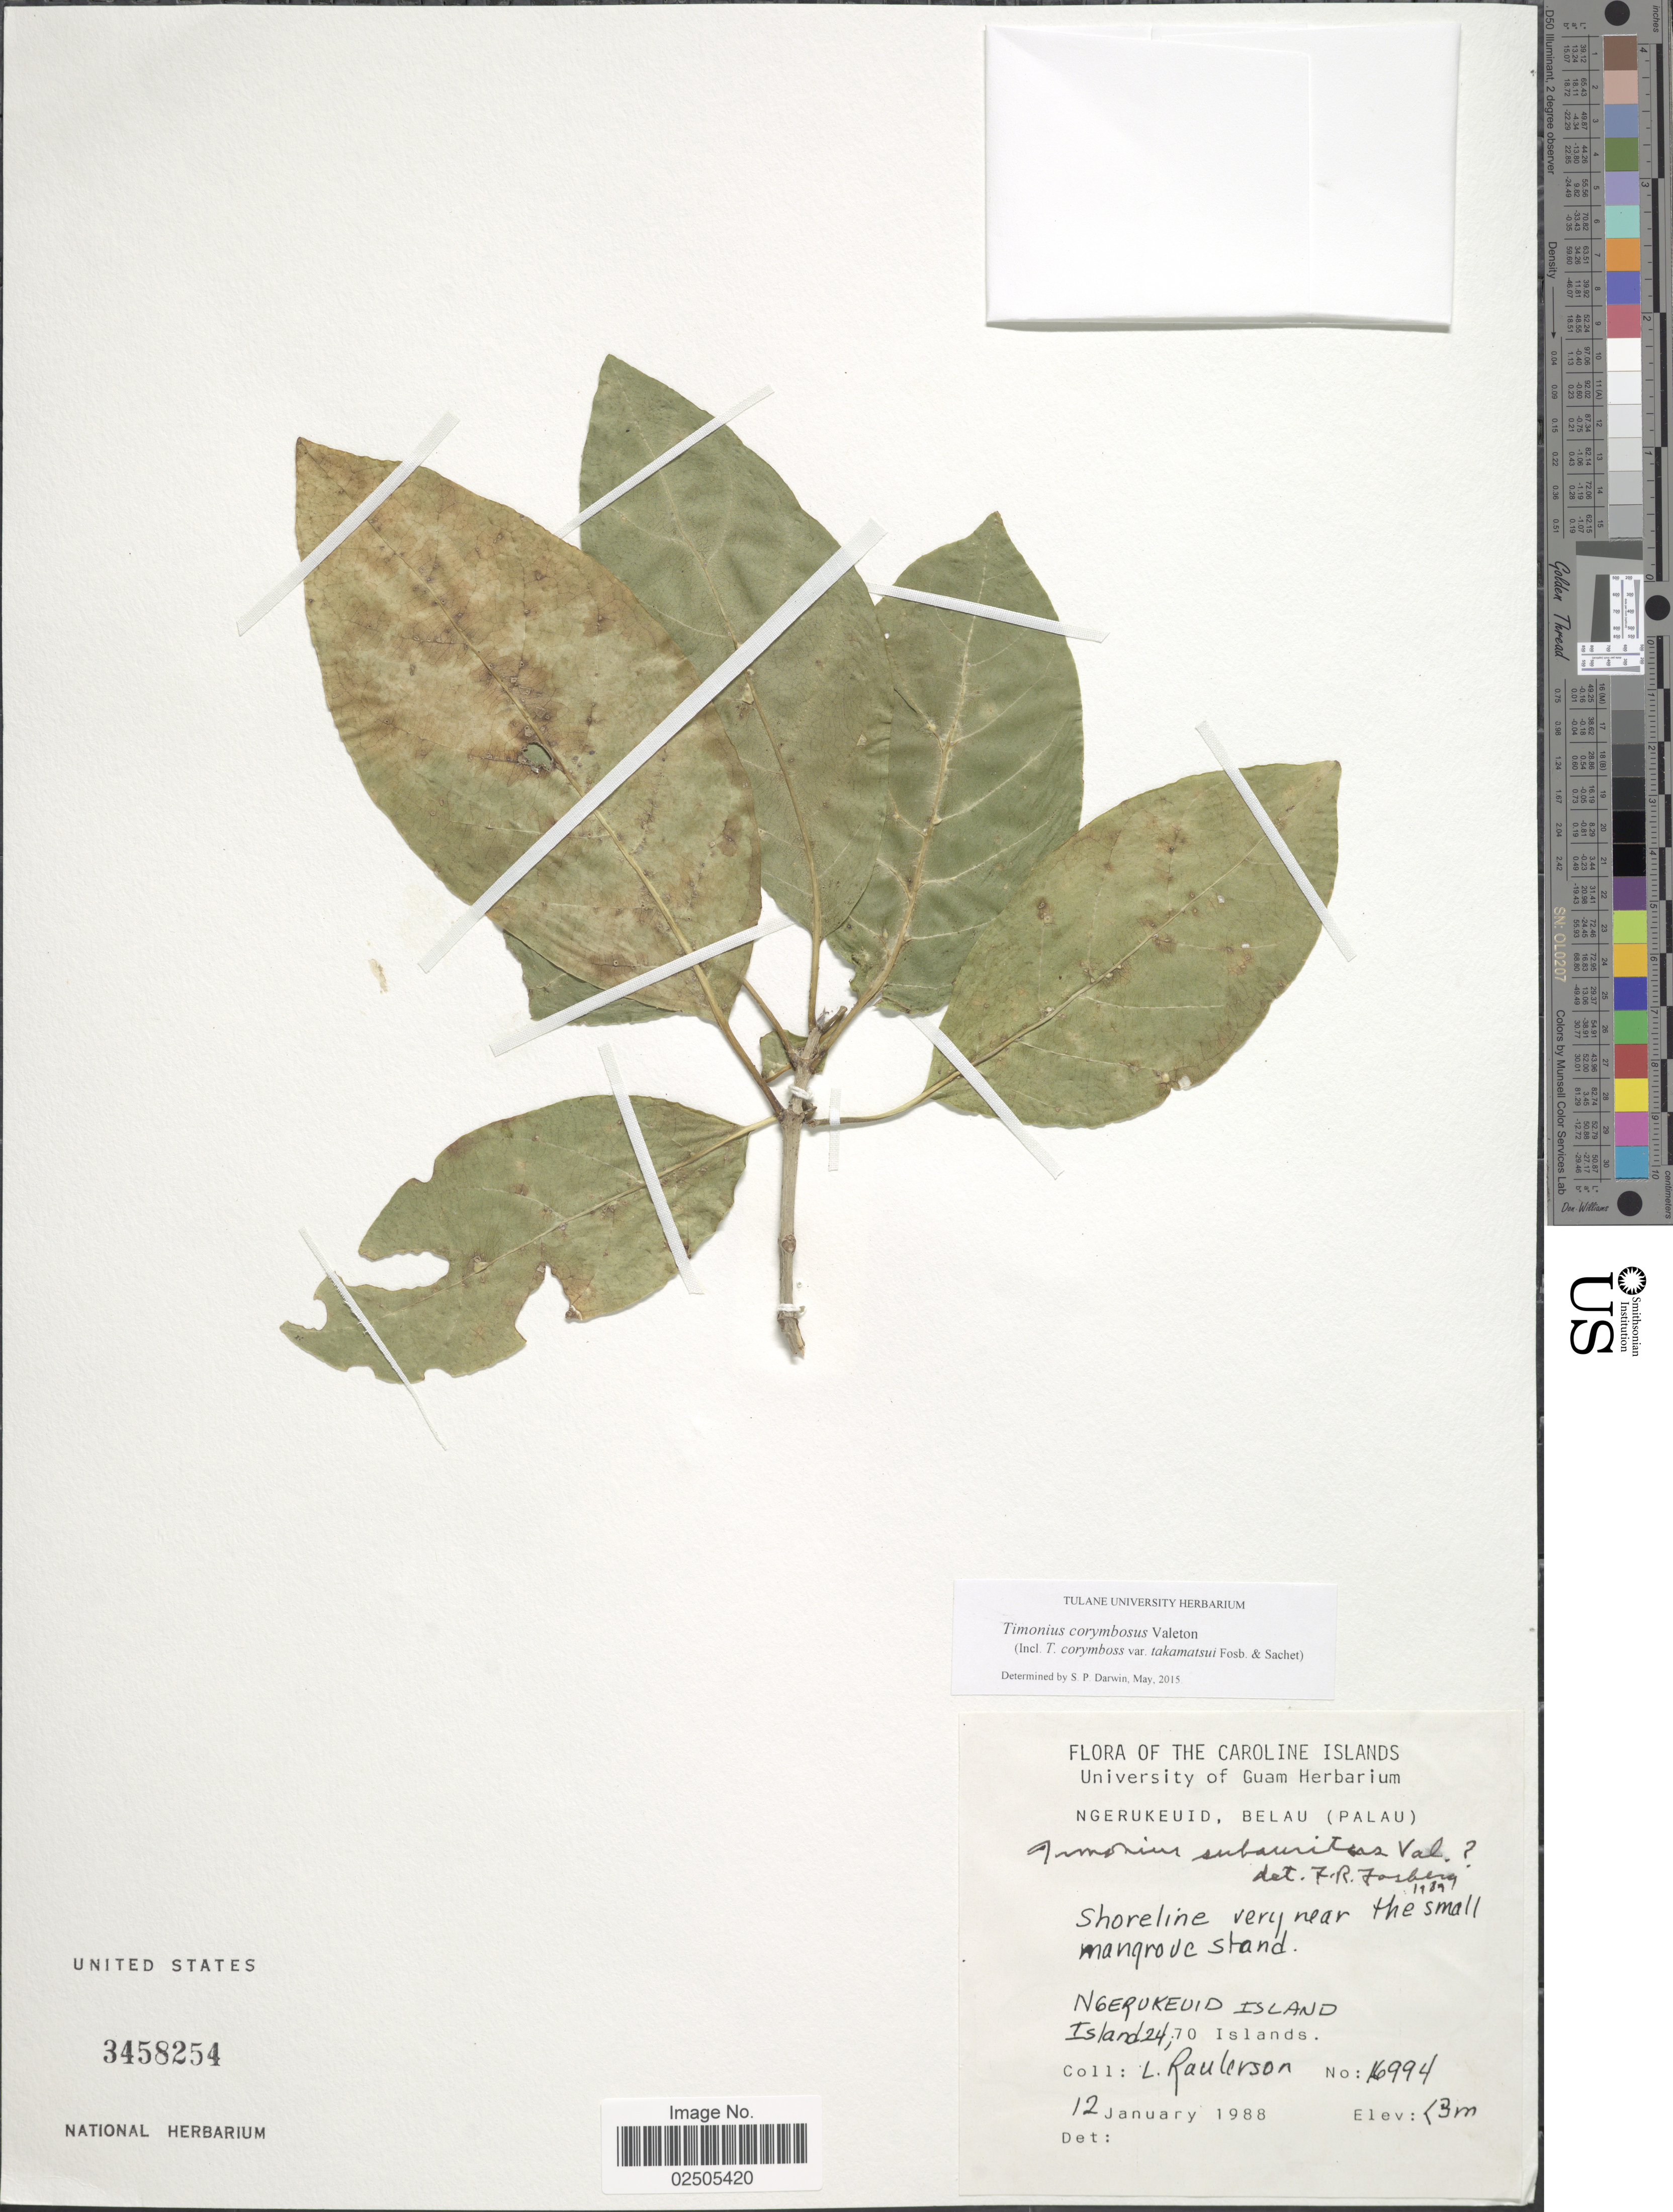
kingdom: Plantae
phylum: Tracheophyta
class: Magnoliopsida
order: Gentianales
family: Rubiaceae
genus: Timonius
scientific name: Timonius corymbosa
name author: Valeton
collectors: L. Raulerson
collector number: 16994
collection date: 1988-01-12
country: Palau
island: Ngerukeuid [Orukuizu]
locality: Ngerukeuid, Belau (Palau) Ngerukeuid Island, Island 24, 70 islands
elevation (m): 3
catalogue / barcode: US 3458254